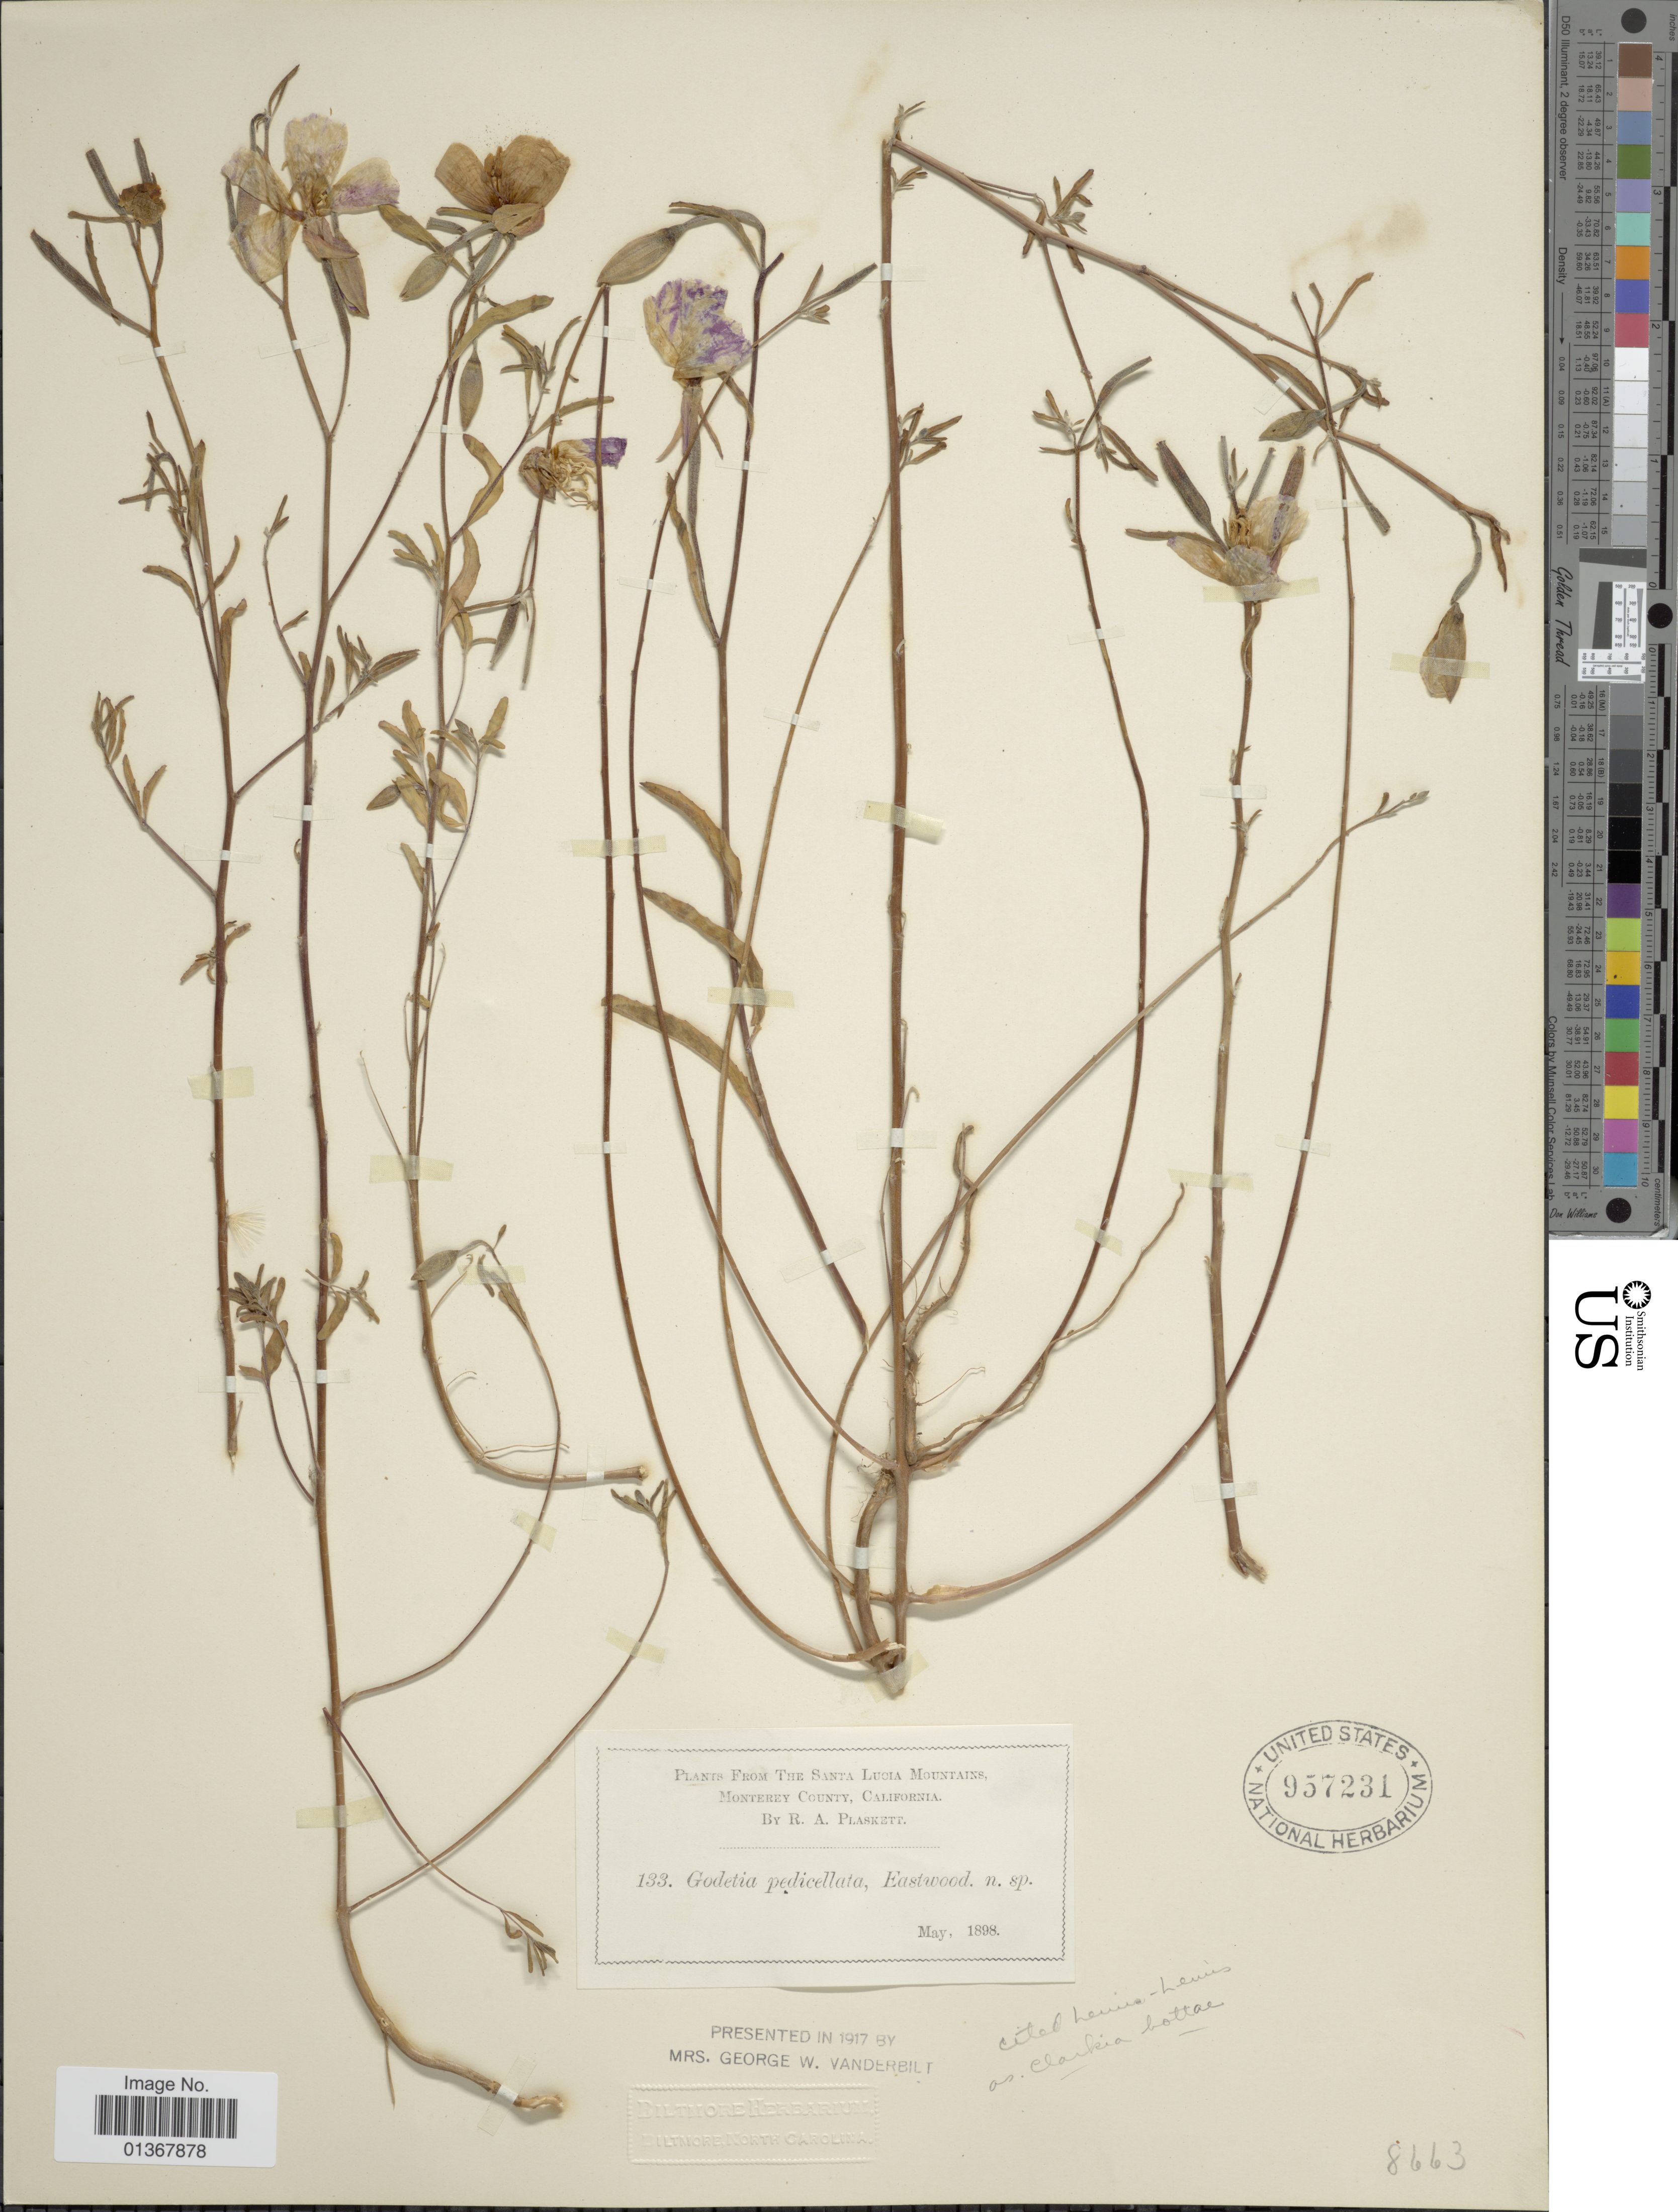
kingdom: Plantae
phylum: Tracheophyta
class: Magnoliopsida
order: Myrtales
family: Onagraceae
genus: Clarkia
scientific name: Clarkia bottae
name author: (Spach) F. H. Lewis & M.E. Lewis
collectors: R. Plaskett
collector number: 133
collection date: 1898-05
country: United States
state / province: California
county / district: Monterey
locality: Santa Lucia Mountains, Monterey County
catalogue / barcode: US 957231